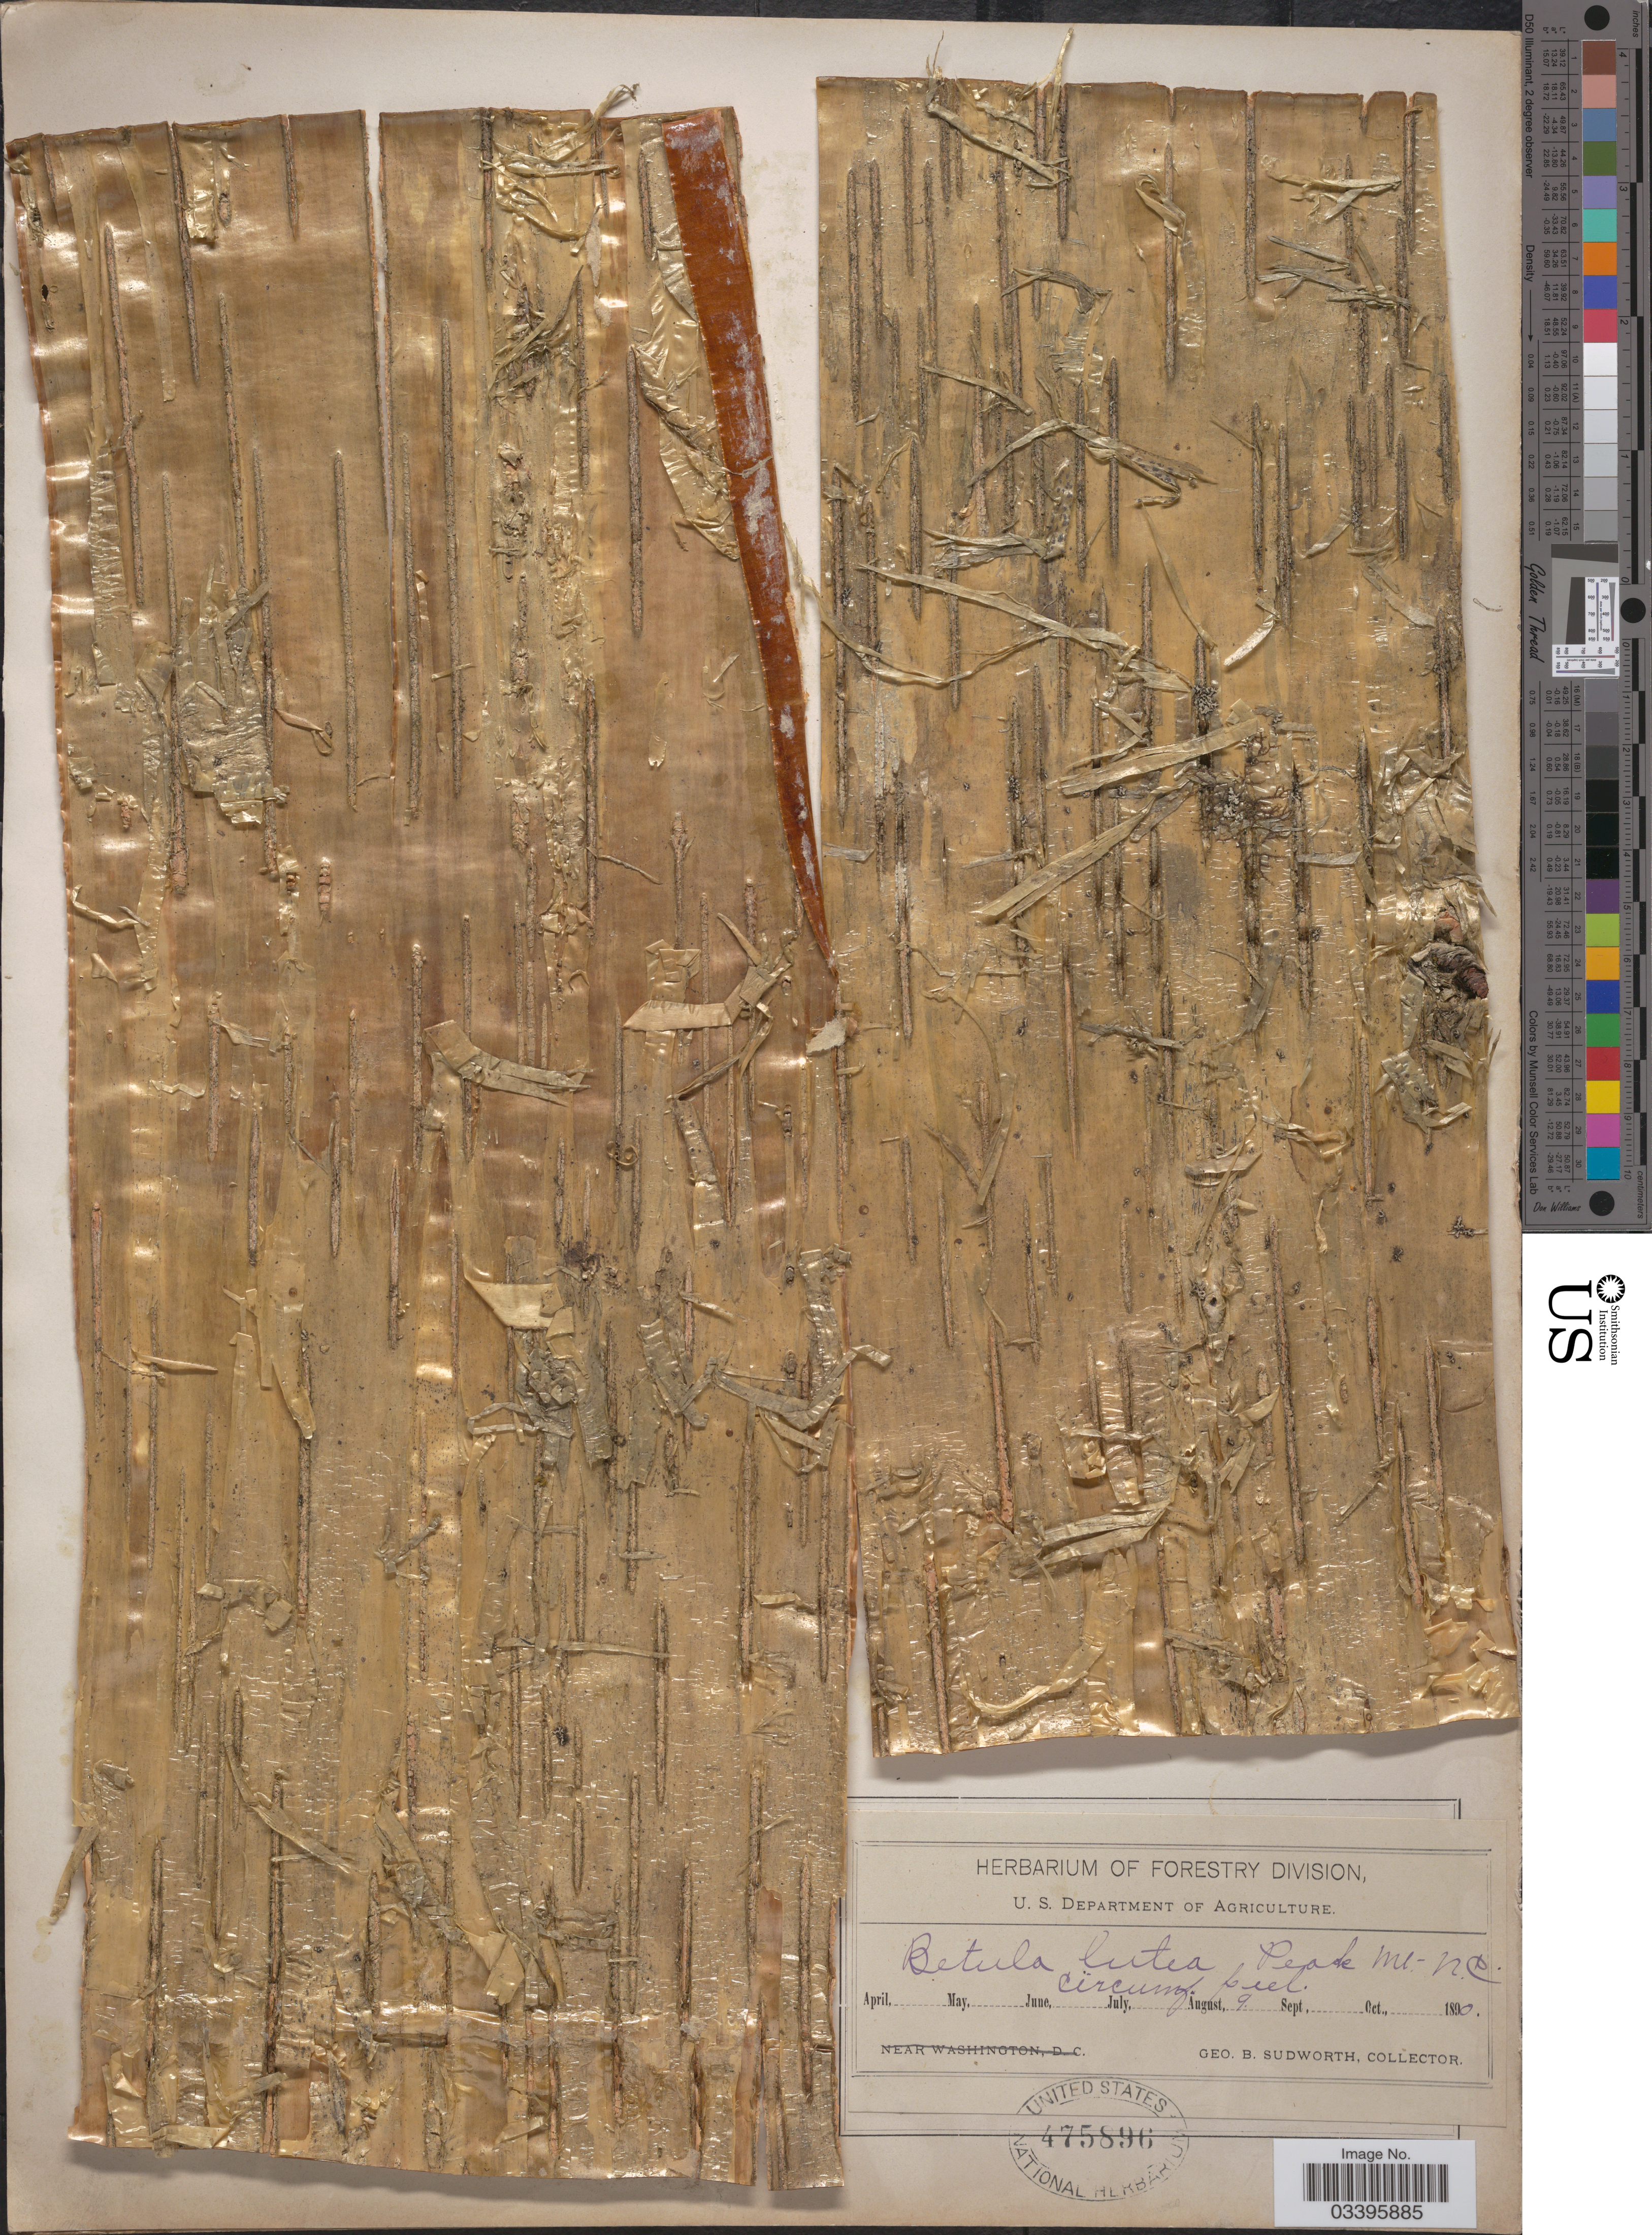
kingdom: Plantae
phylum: Tracheophyta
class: Magnoliopsida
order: Fagales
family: Betulaceae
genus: Betula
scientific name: Betula lutea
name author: F. Michx.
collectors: G. B. Sudworth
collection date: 1890-08-09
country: United States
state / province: North Carolina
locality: Peak Mt.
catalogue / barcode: US 475896